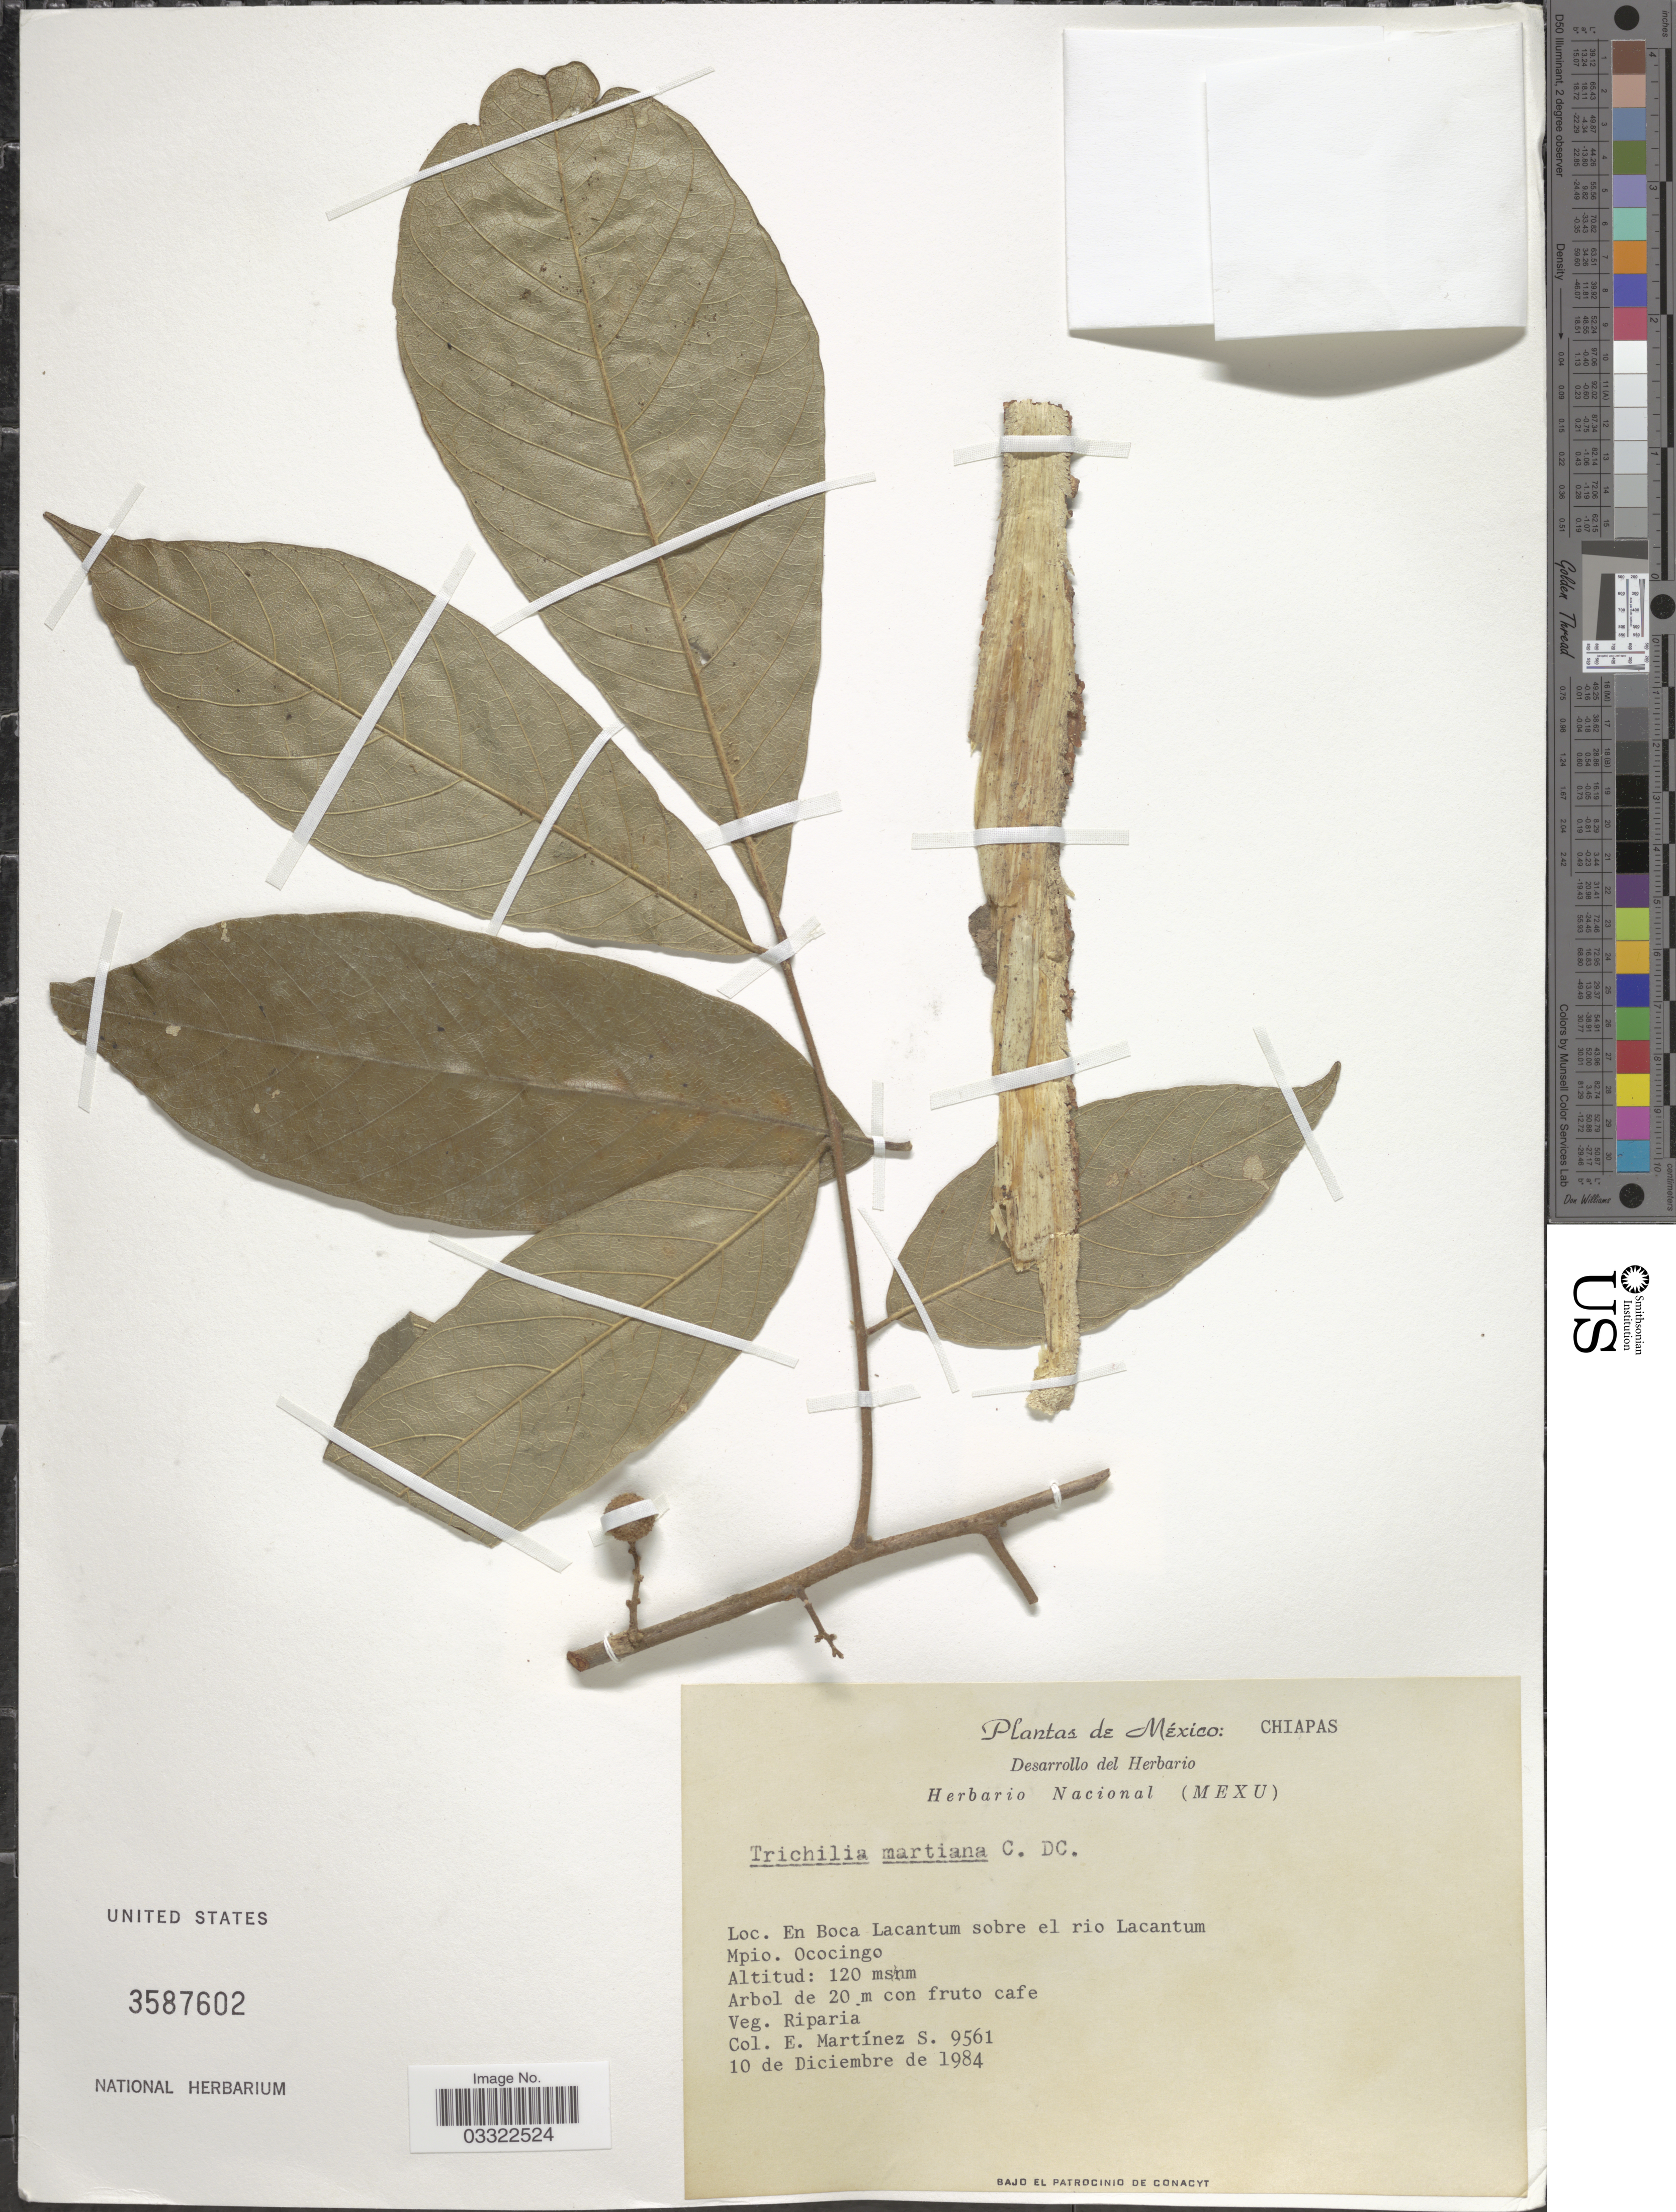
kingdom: Plantae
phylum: Tracheophyta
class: Magnoliopsida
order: Sapindales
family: Meliaceae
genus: Trichilia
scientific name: Trichilia martiana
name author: C. DC.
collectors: E. M. Martínez S.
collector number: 9561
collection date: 1984-12-10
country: Mexico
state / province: Chiapas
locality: En Boca Lacantum sobre el rio Lacantum. Mpio. Ococingo.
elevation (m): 120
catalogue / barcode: US 3587602